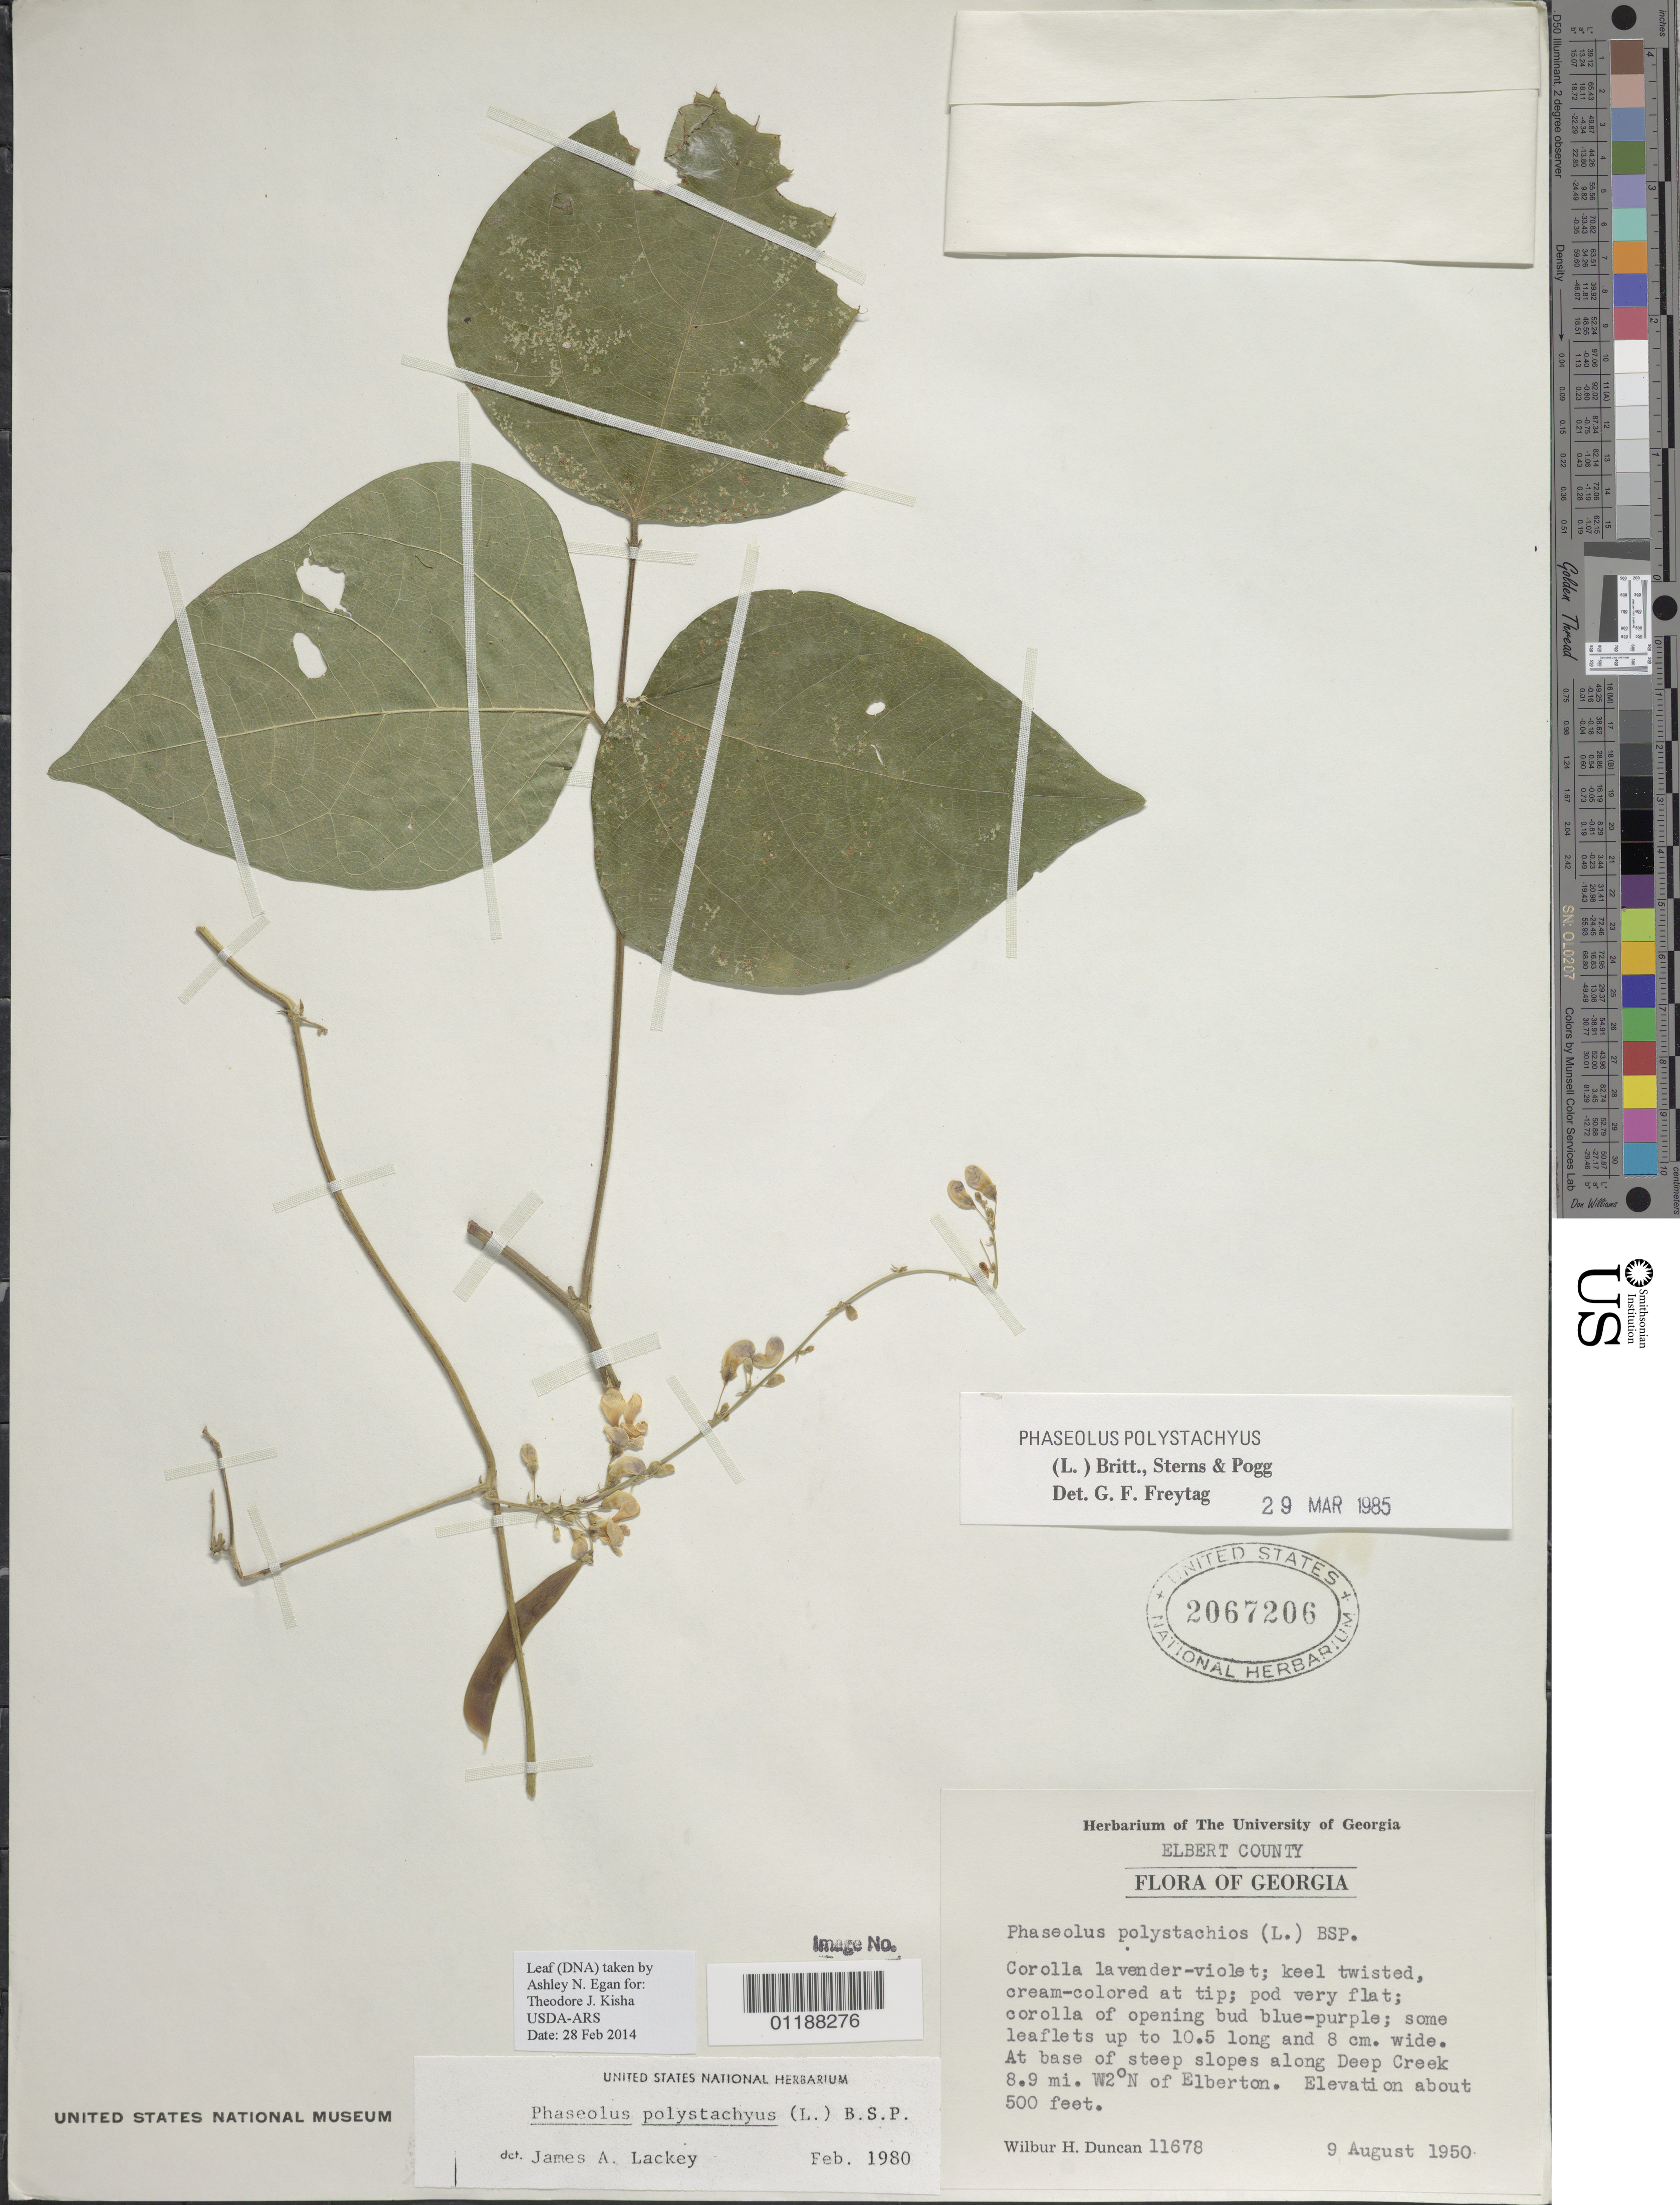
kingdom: Plantae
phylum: Tracheophyta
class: Magnoliopsida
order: Fabales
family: Fabaceae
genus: Phaseolus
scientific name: Phaseolus polystachios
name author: (L.) Britton, Stearns & Poggenb.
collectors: W. H. Duncan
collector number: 11678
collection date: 1950-08-09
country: United States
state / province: Georgia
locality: At base of steep slopes along Deep Creek 8.9 mi. W2°N of Elberton.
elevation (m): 152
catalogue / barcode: US 2067206